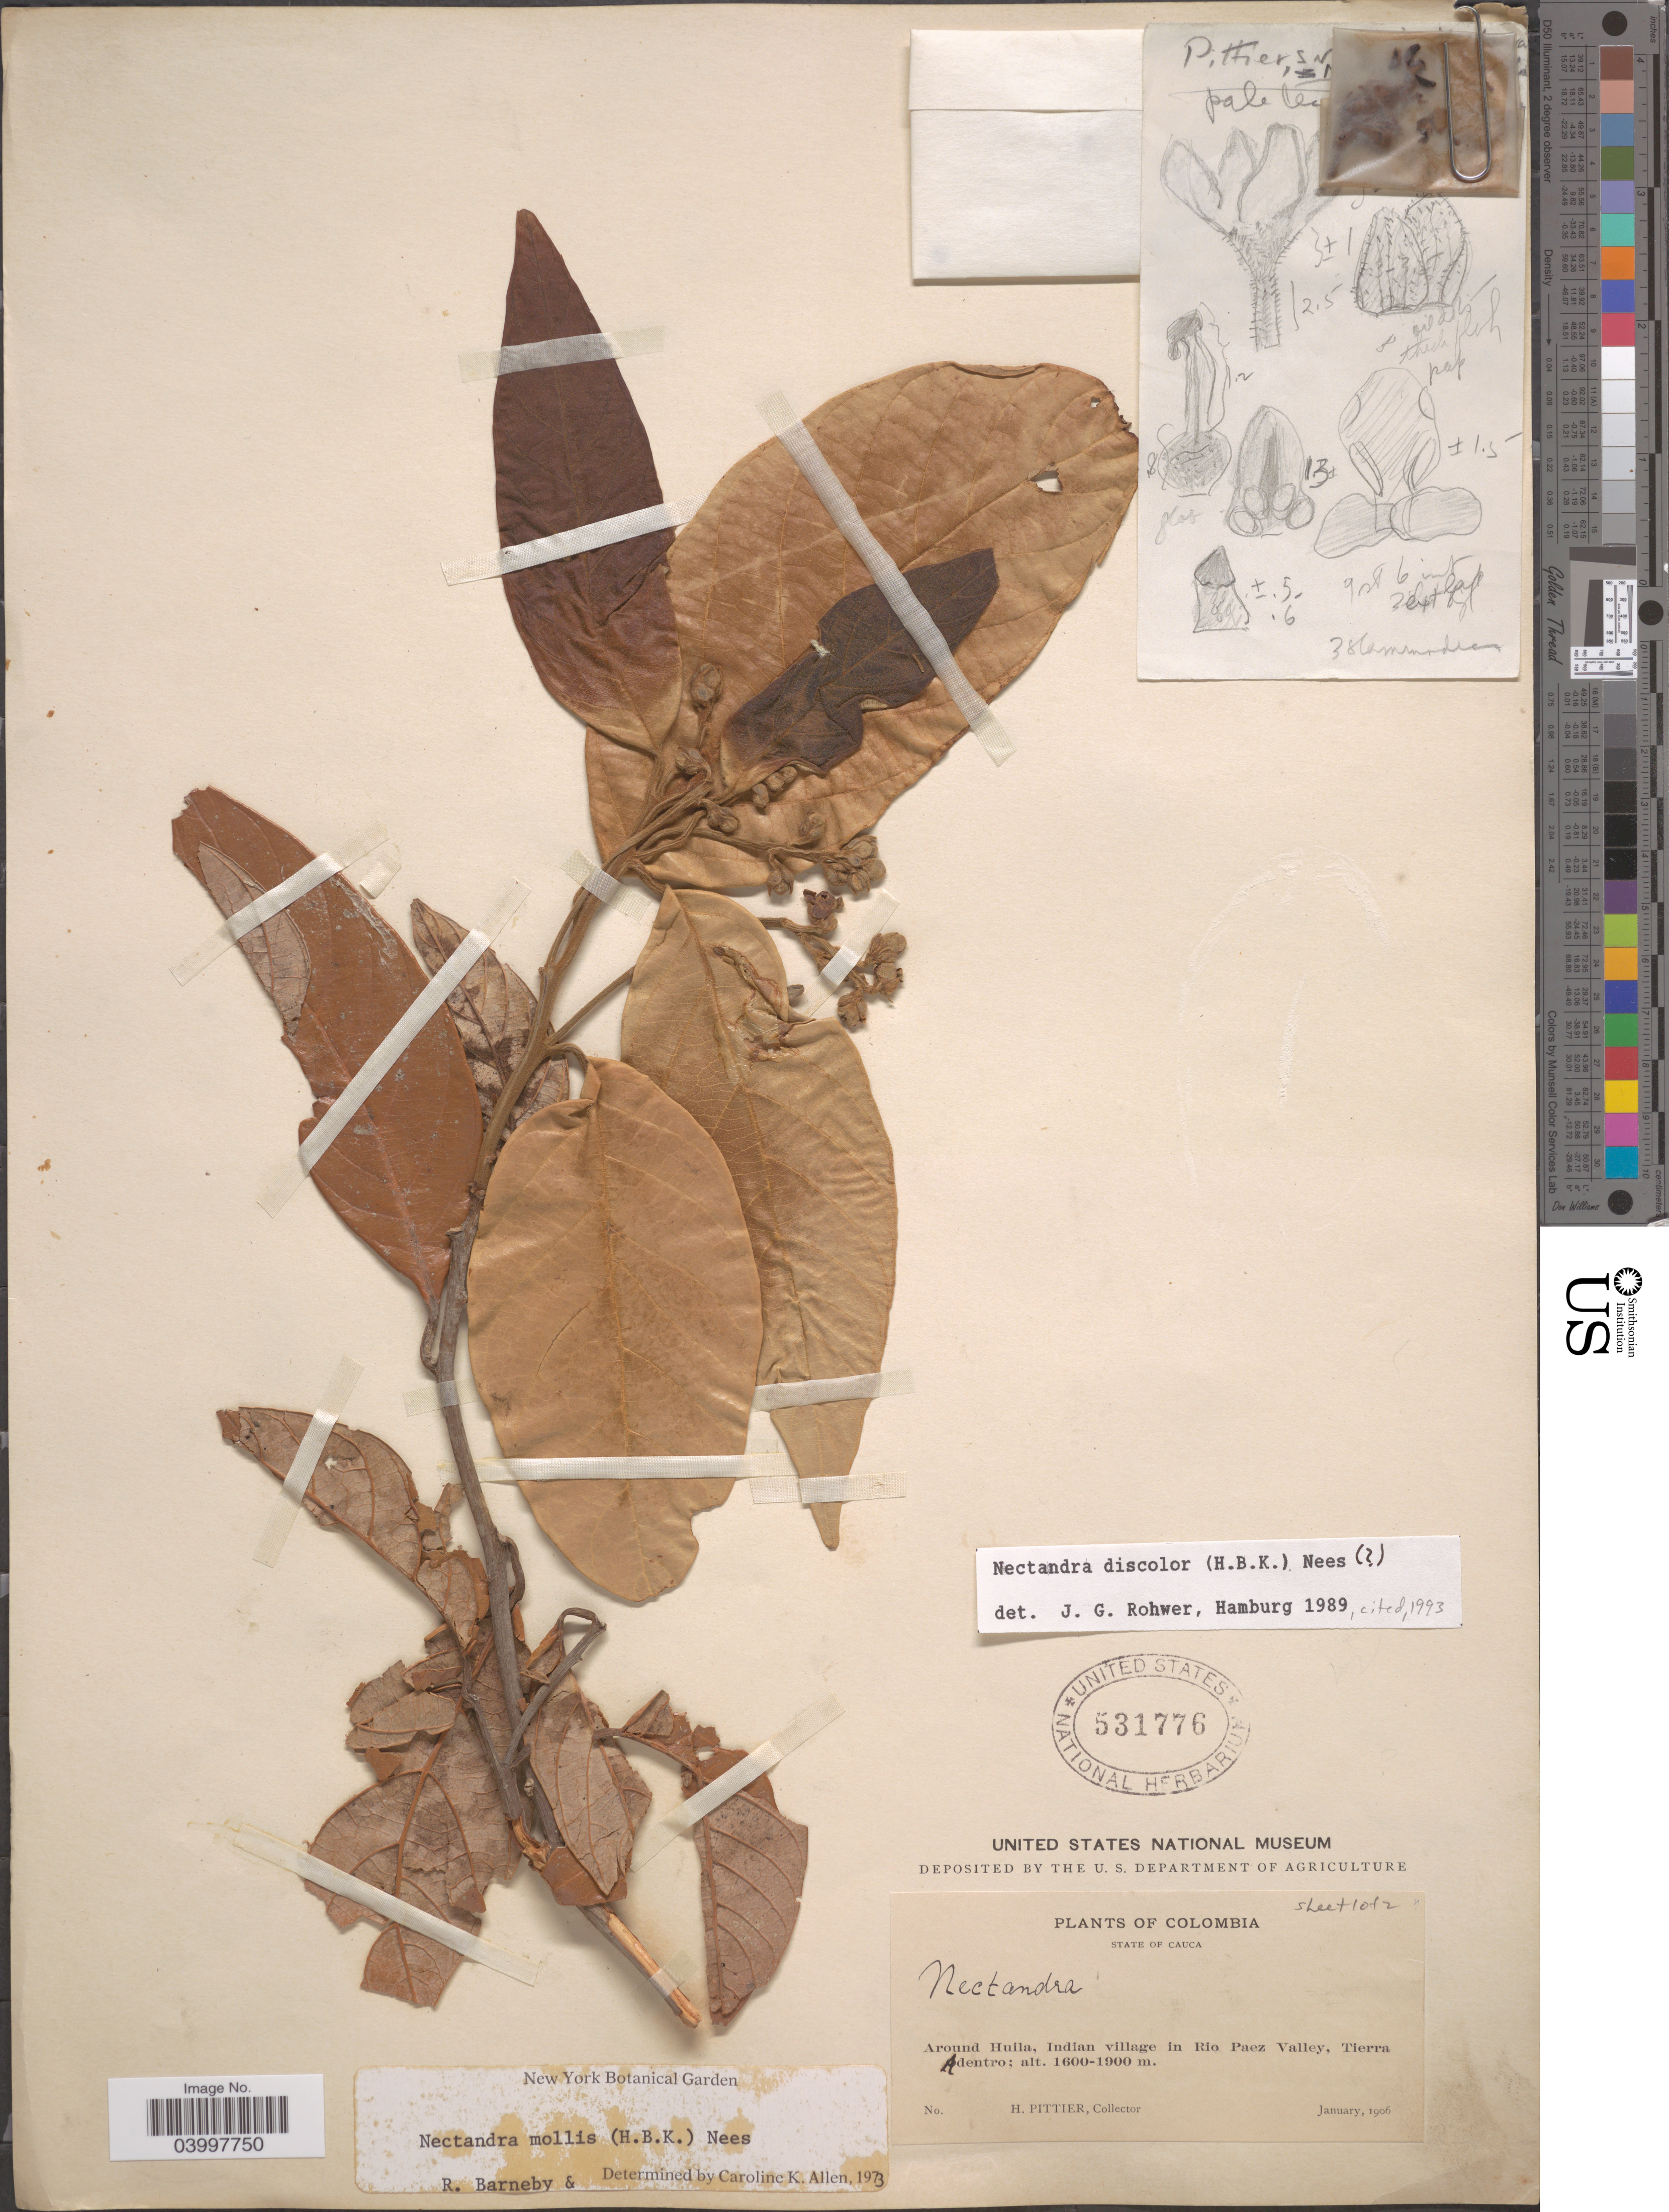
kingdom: Plantae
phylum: Tracheophyta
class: Magnoliopsida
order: Laurales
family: Lauraceae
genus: Ocotea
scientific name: Ocotea discolor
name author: (Kunth & Nees) Nees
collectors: H. F. Pittier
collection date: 1906-01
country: Colombia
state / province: Cauca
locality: Around Huila, Indian village in Rio Paez Valley, Tierra Adentro.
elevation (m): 1600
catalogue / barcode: US 531776